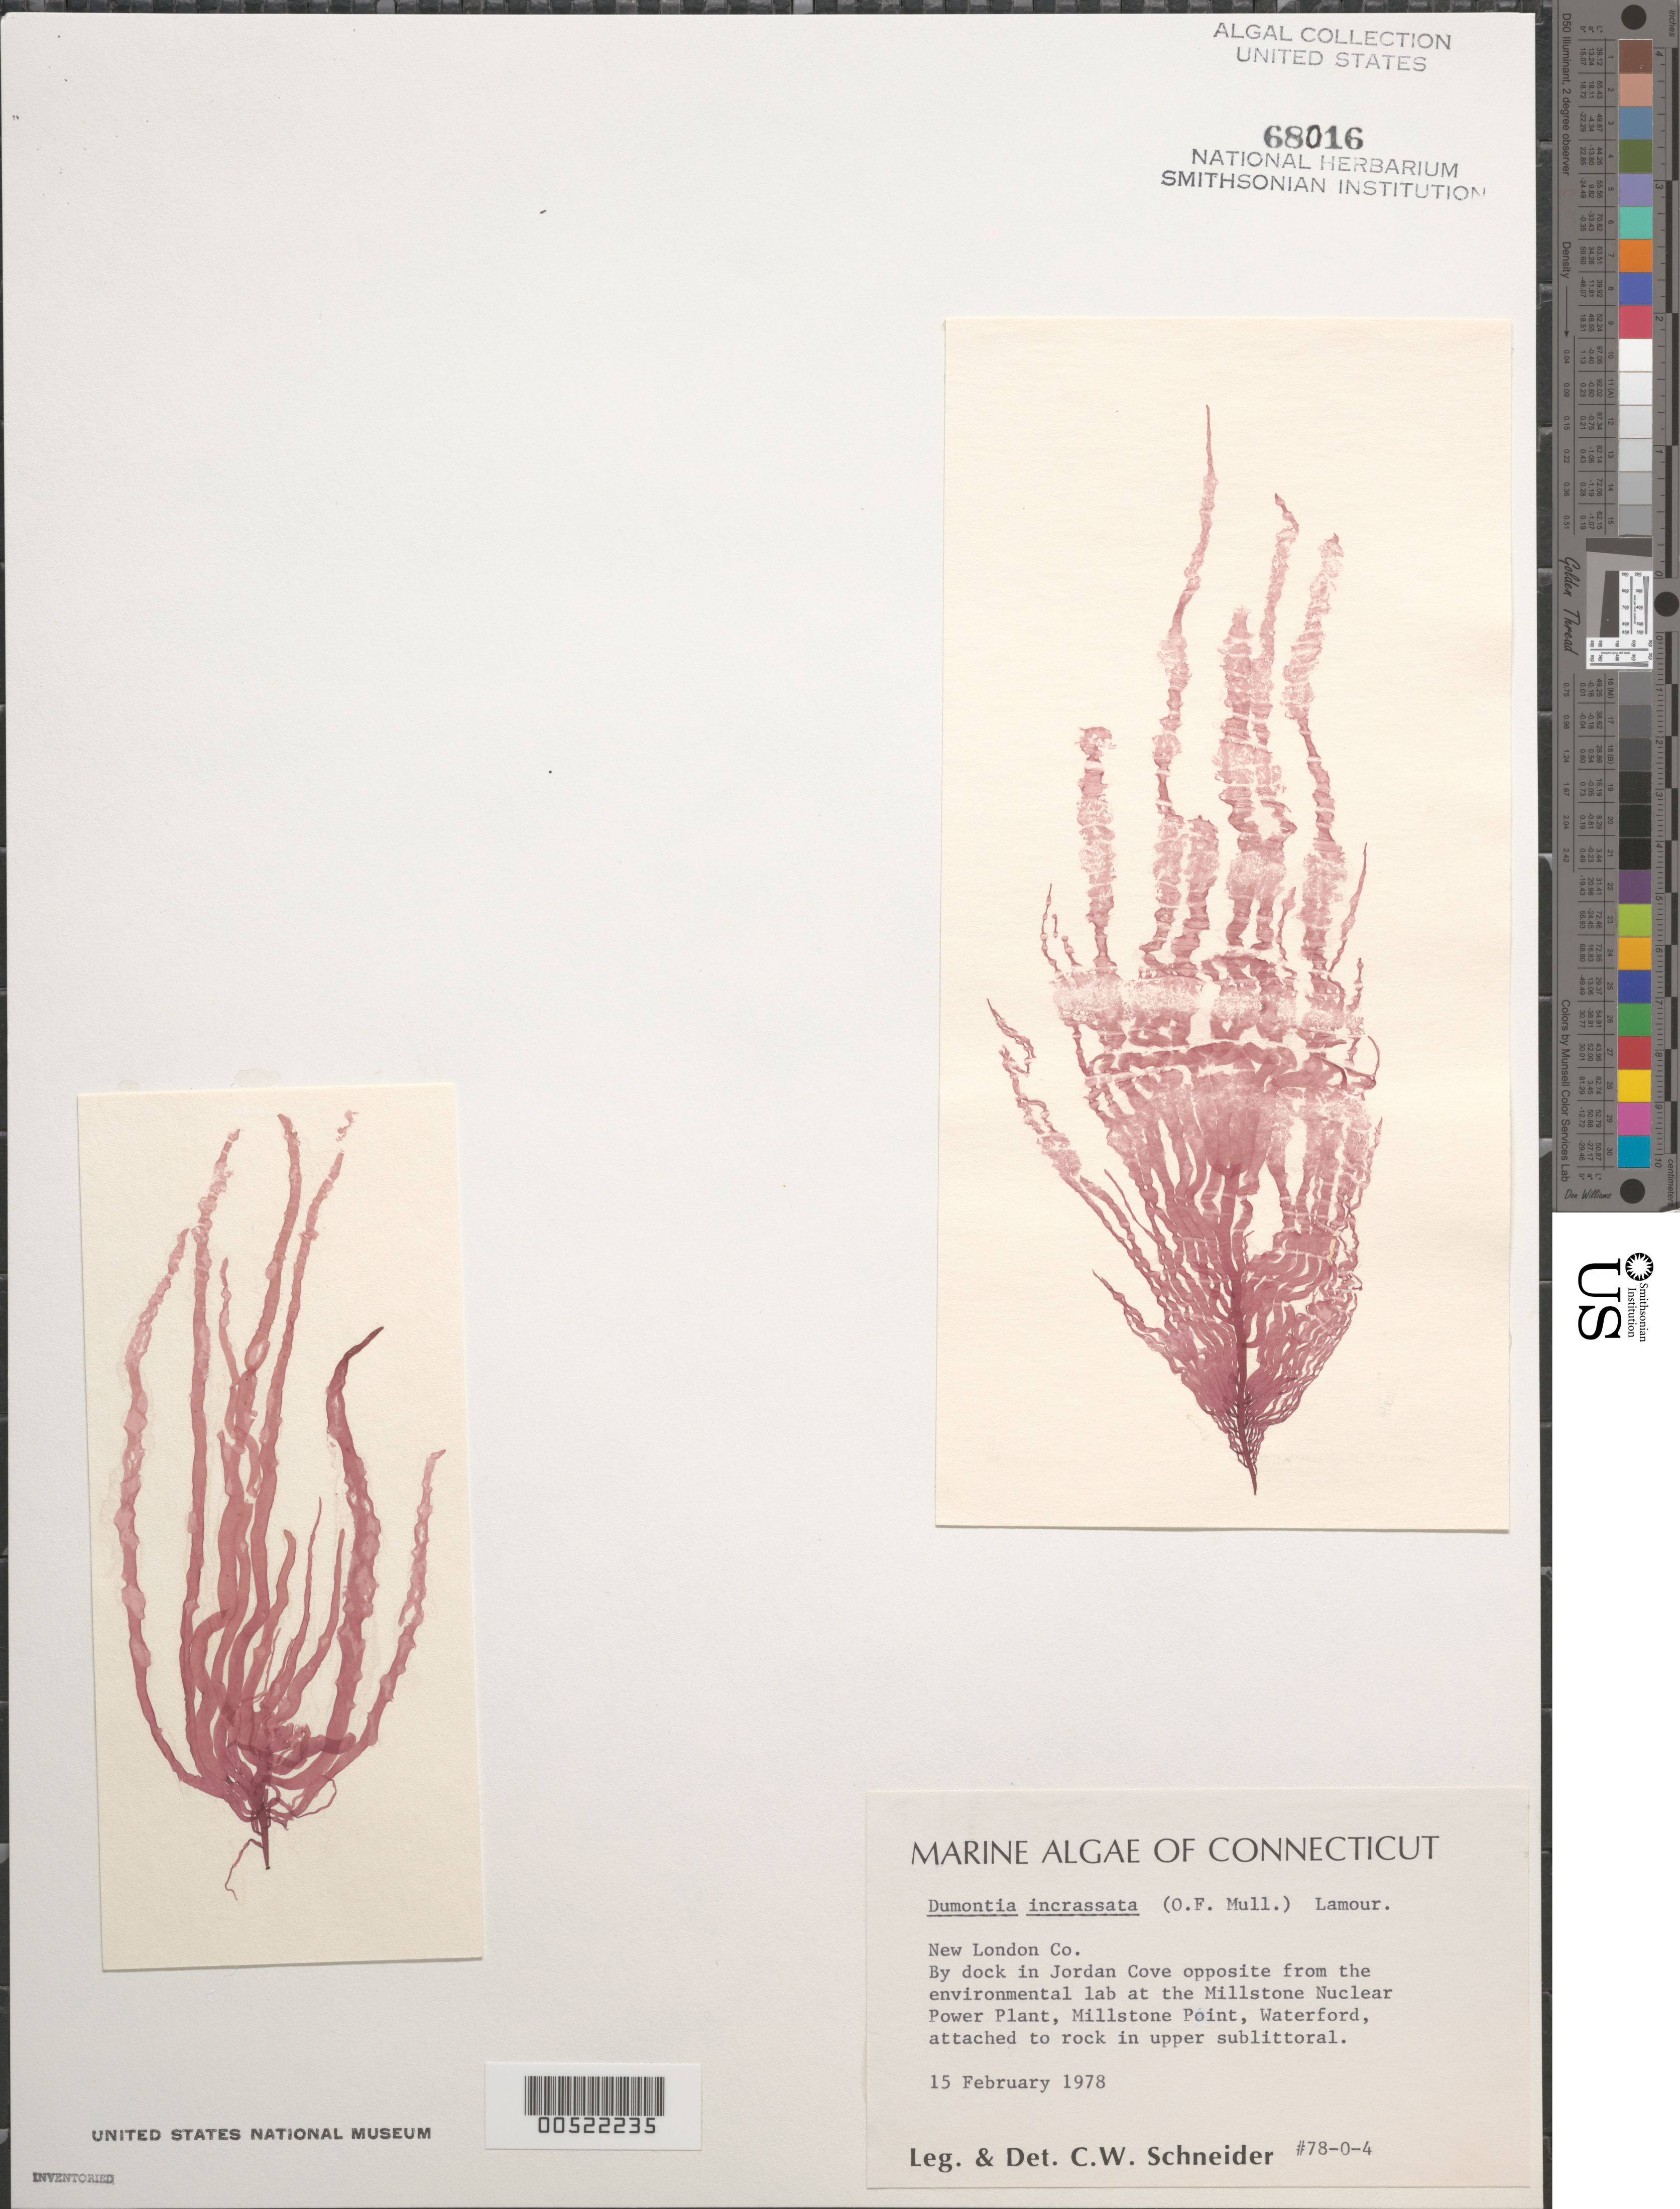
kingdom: Plantae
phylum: Rhodophyta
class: Florideophyceae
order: Gigartinales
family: Dumontiaceae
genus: Dumontia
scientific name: Dumontia contorta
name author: (S.G. Gmel.) Rupr.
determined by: Algae name updating Project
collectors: C. W. Schneider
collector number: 78-0-4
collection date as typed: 15 Feb 1978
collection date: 1978-02-15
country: United States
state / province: Connecticut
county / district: New London County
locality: Jordan Cove, near Millstone Nuclear Power Plant, Millstone Point, Waterford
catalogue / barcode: US 68016